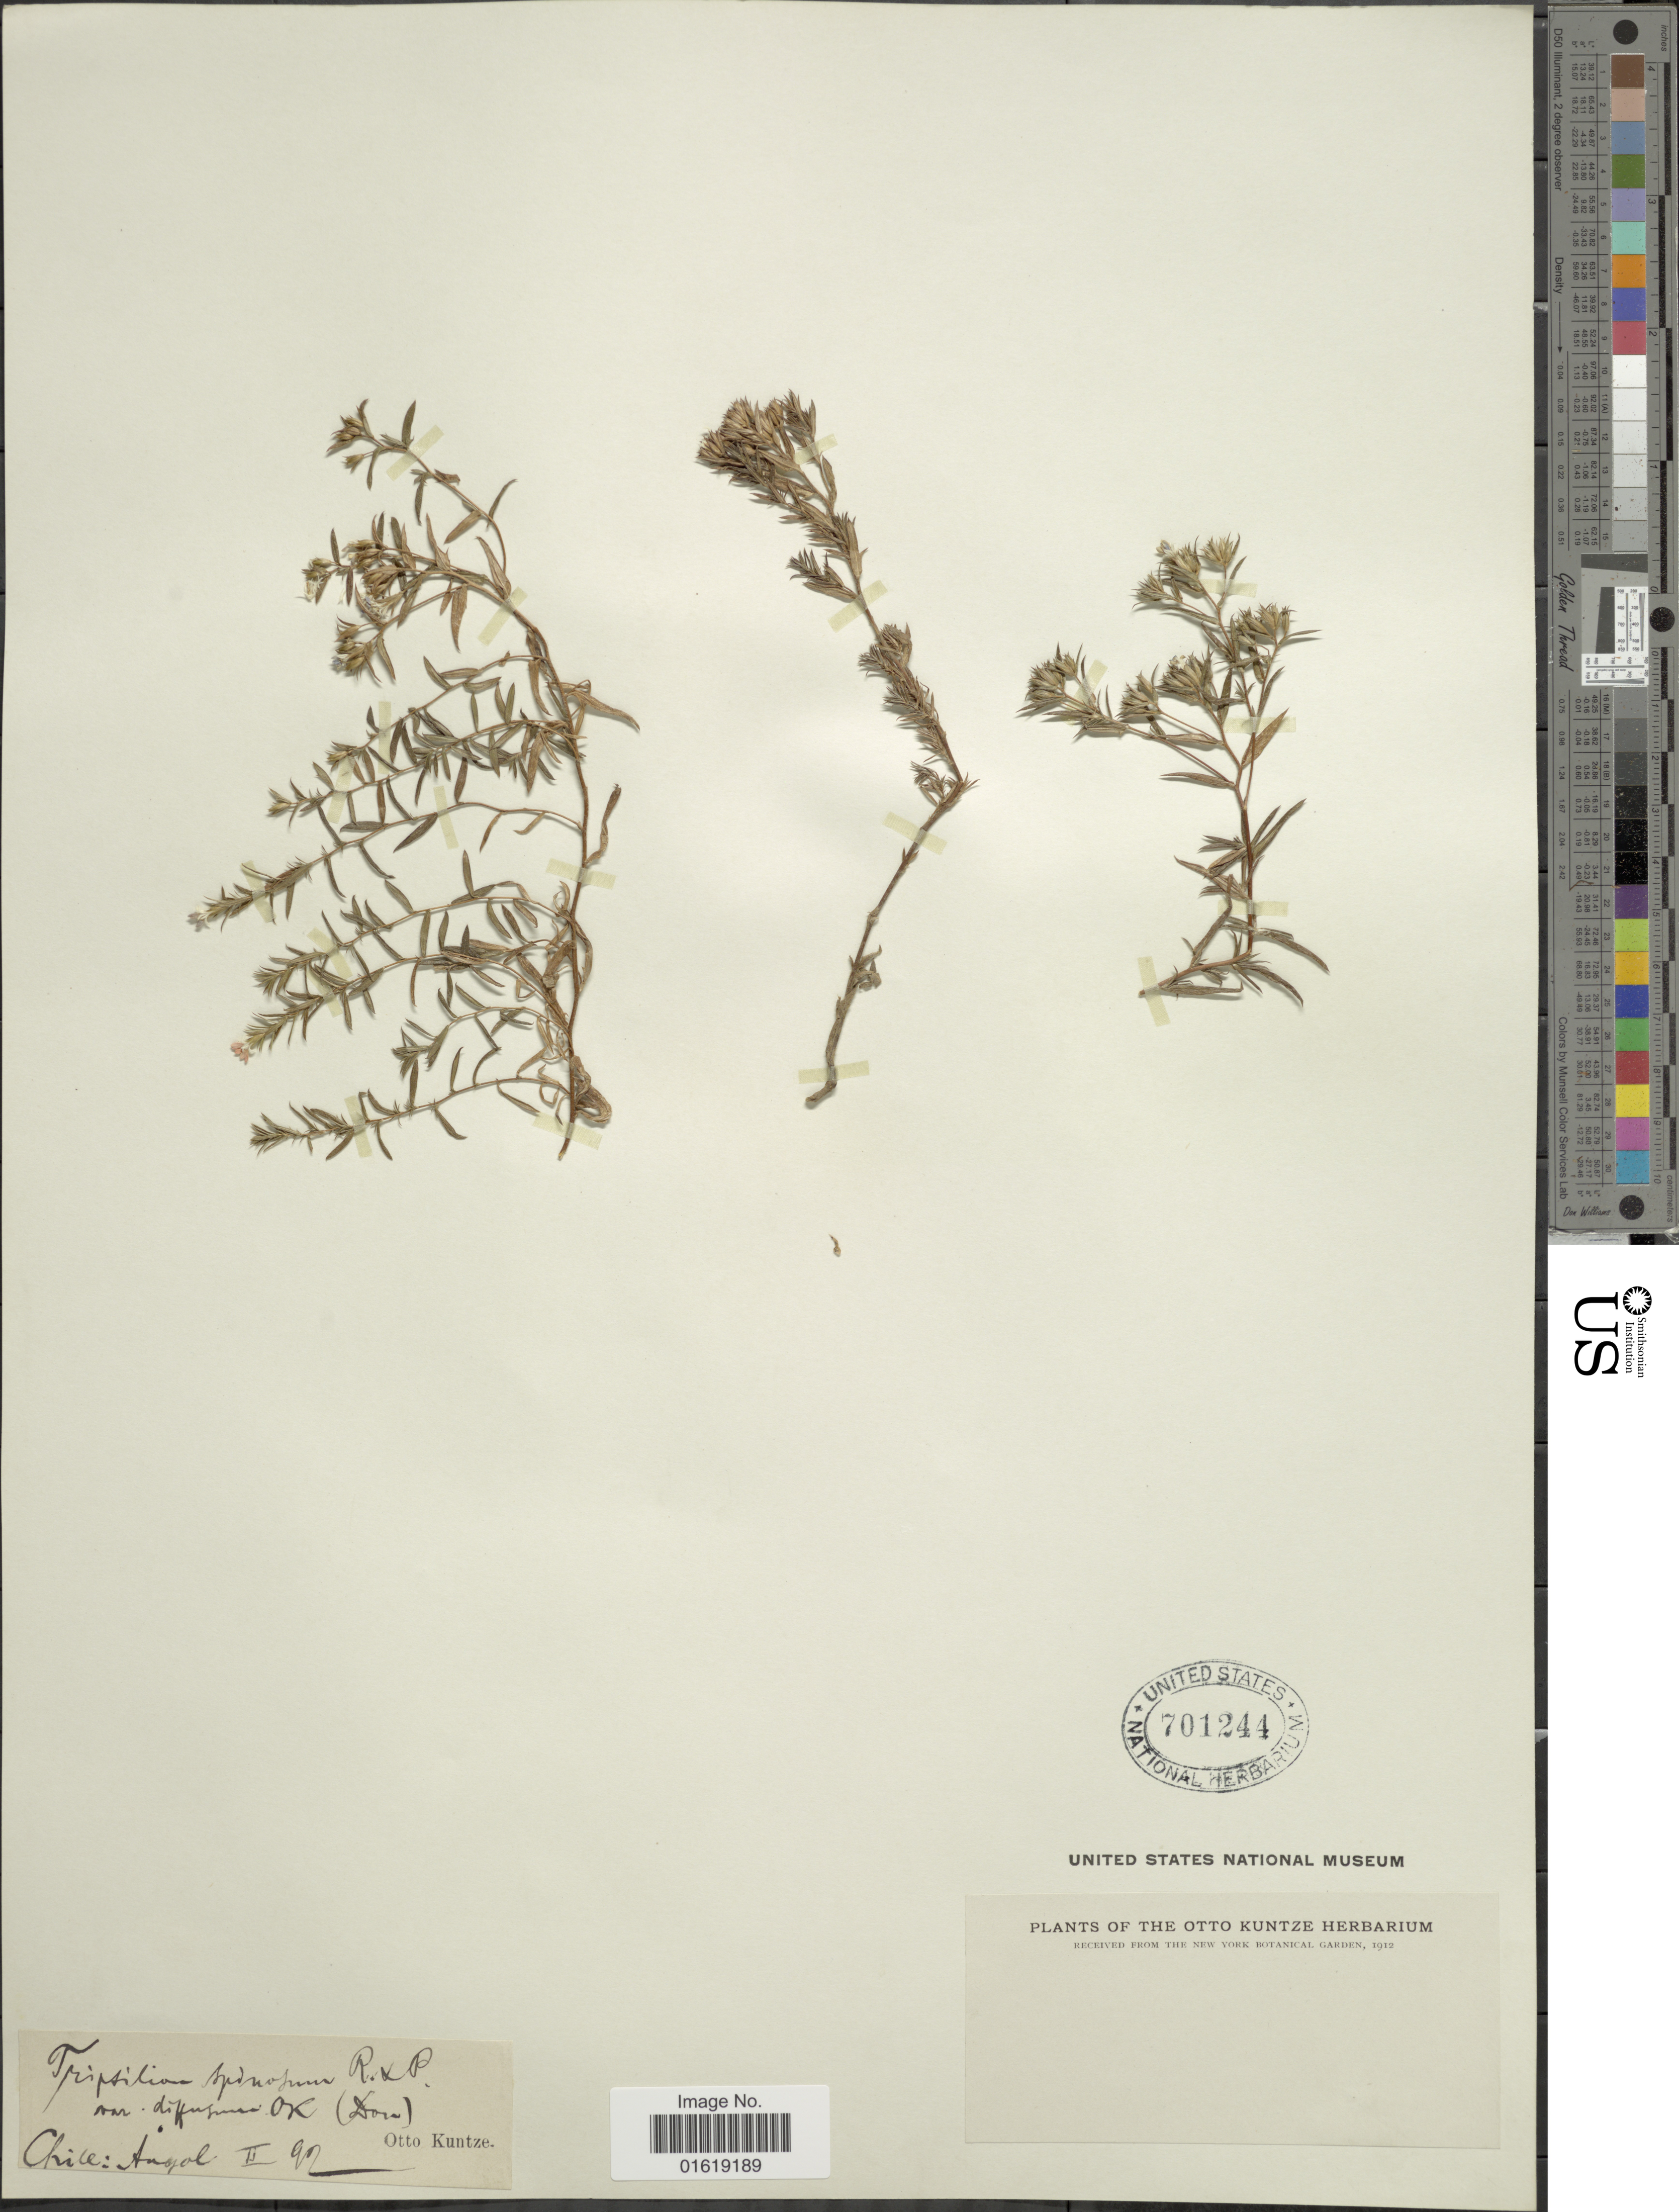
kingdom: Plantae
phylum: Tracheophyta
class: Magnoliopsida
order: Asterales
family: Asteraceae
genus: Triptilion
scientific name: Triptilion spinosum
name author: Ruiz & Pav.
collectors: C.E.O. Kuntze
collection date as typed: Transcribed d/m/y: /2/92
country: Chile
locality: Angol.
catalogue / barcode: US 701244